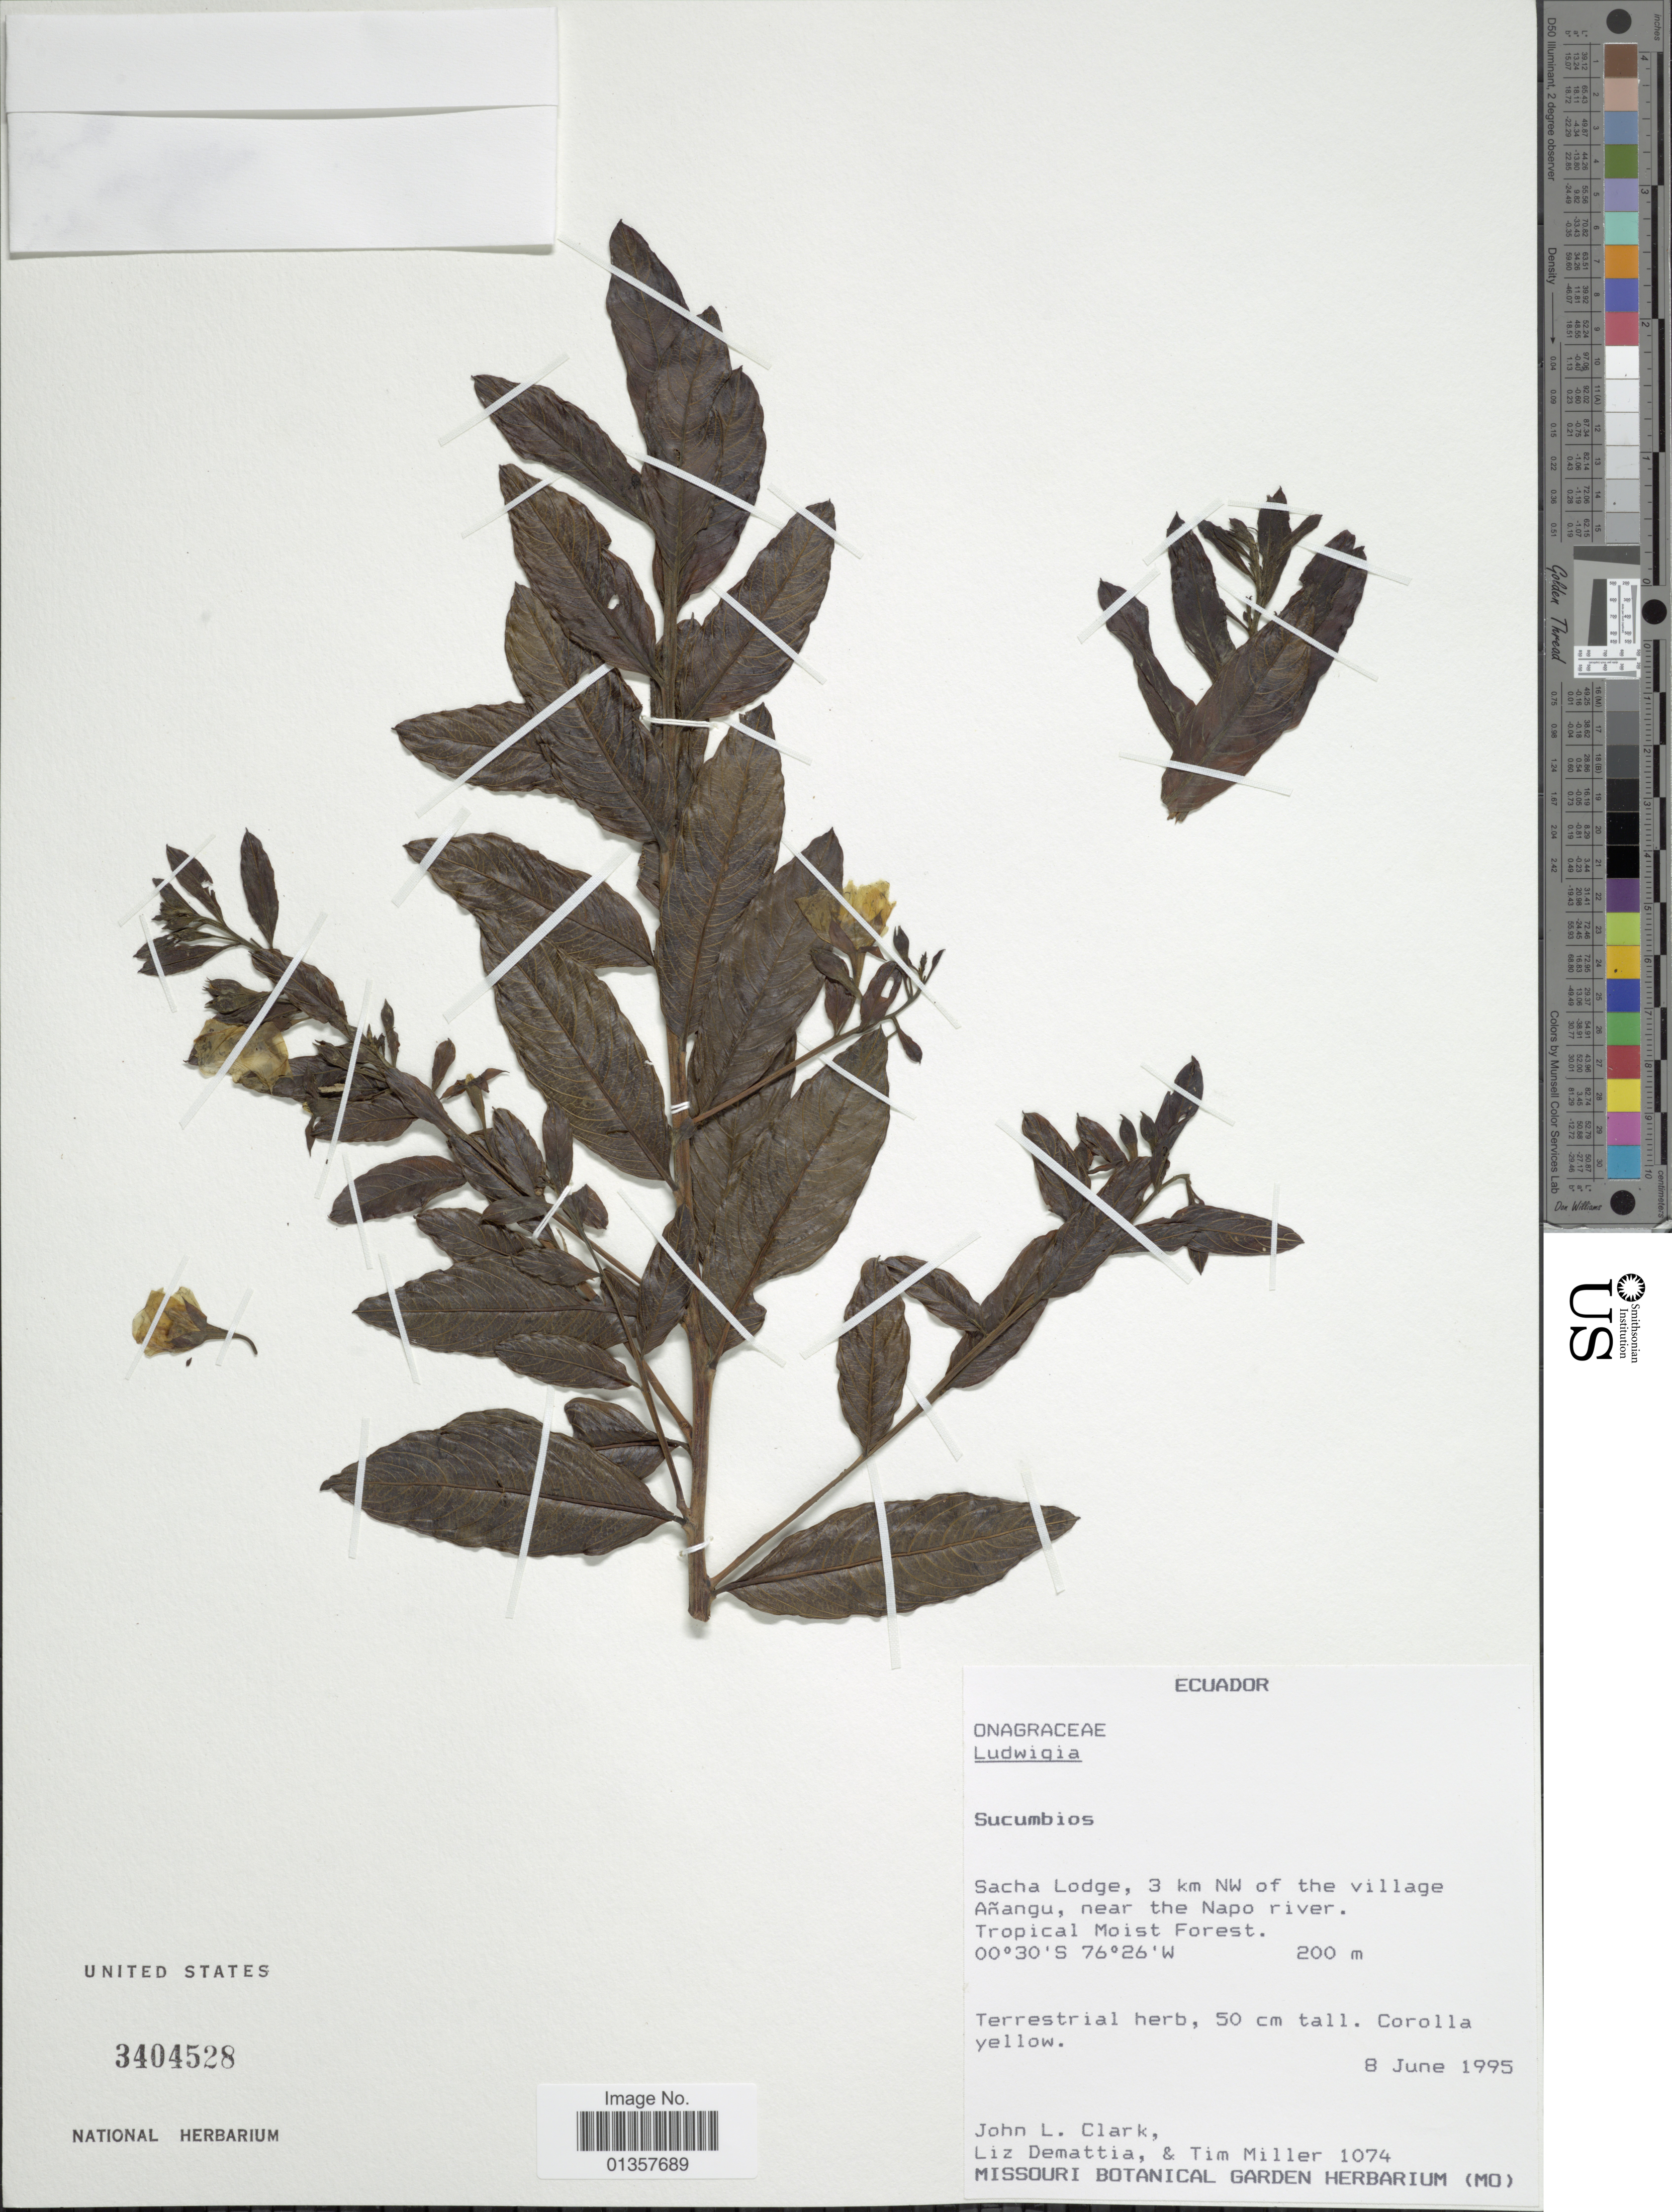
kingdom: Plantae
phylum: Tracheophyta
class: Magnoliopsida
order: Myrtales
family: Onagraceae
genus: Ludwigia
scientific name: Ludwigia sp.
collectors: J. L. Clark, L. Demattia & T. Miller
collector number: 1074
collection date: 1995-06-08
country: Ecuador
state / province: Sucumbíos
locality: Sacha Lodge, 3 km NW of the village Añangu, near the Napo River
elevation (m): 200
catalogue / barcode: US 3404528